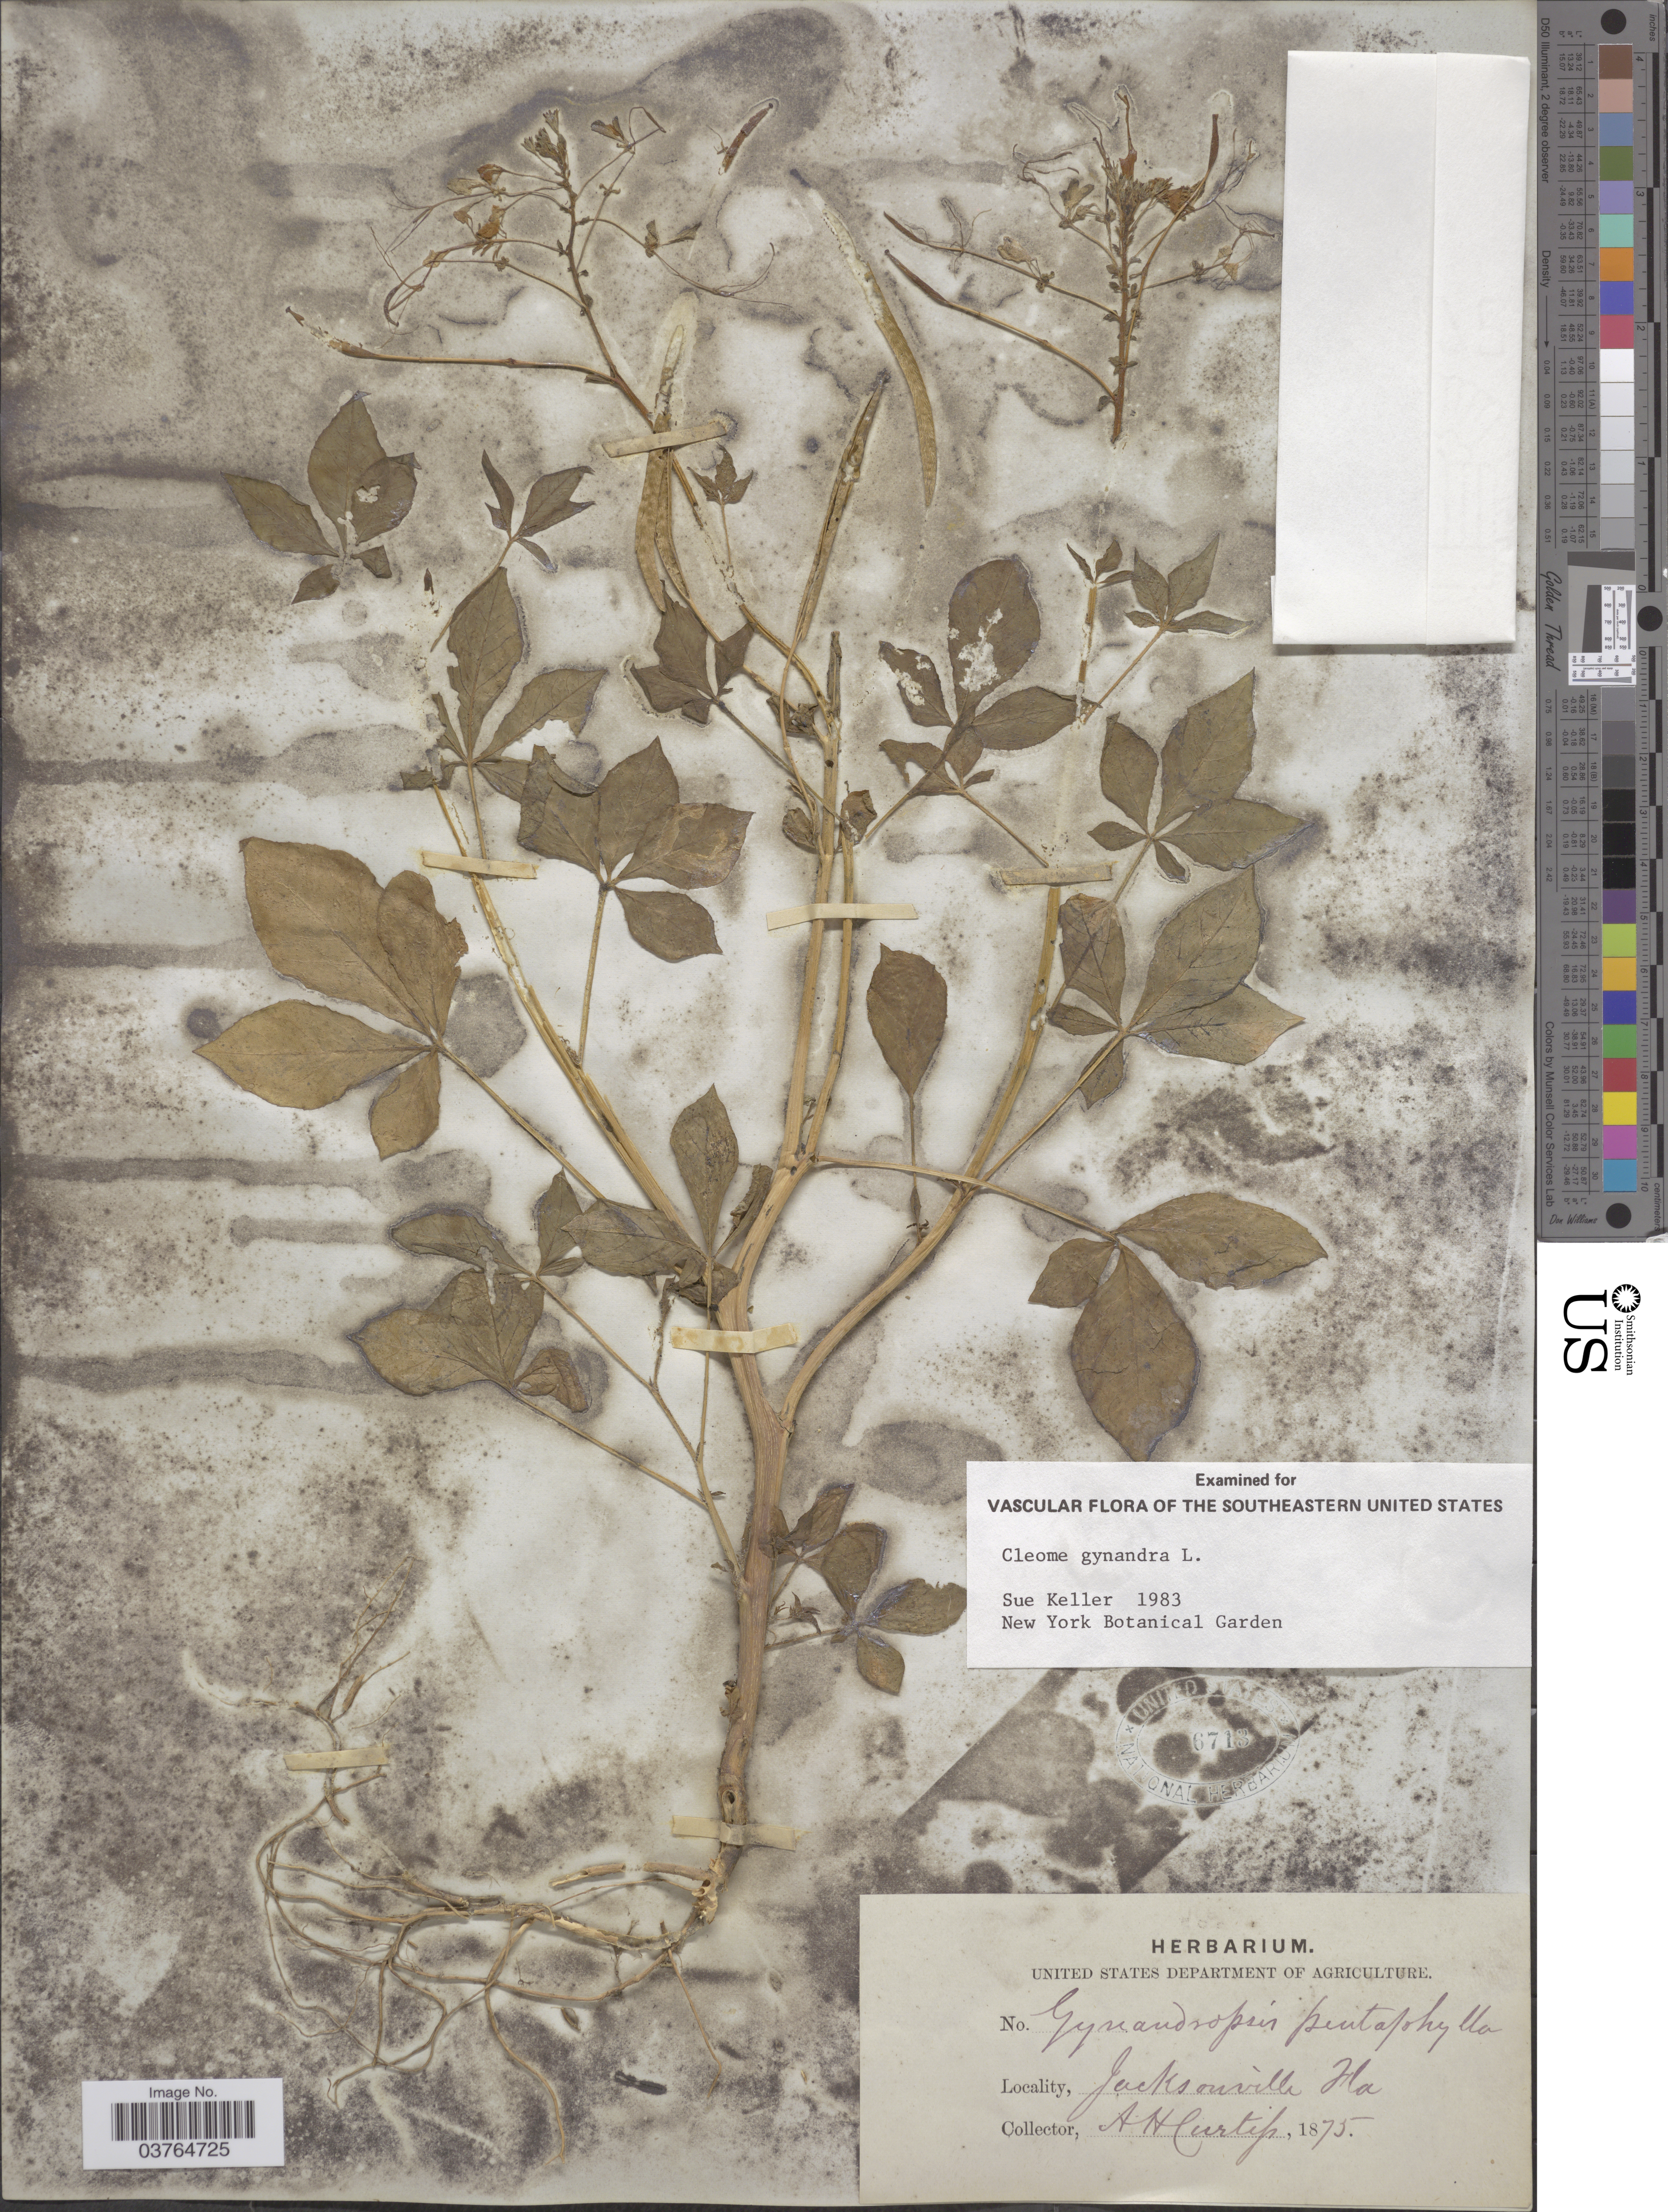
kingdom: Plantae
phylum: Tracheophyta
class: Magnoliopsida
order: Brassicales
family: Cleomaceae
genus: Gynandropsis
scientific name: Gynandropsis gynandra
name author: (L.) Briq.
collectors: A. H. Curtiss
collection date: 1875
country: United States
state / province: Florida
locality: Jacksonville.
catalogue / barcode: US 6713